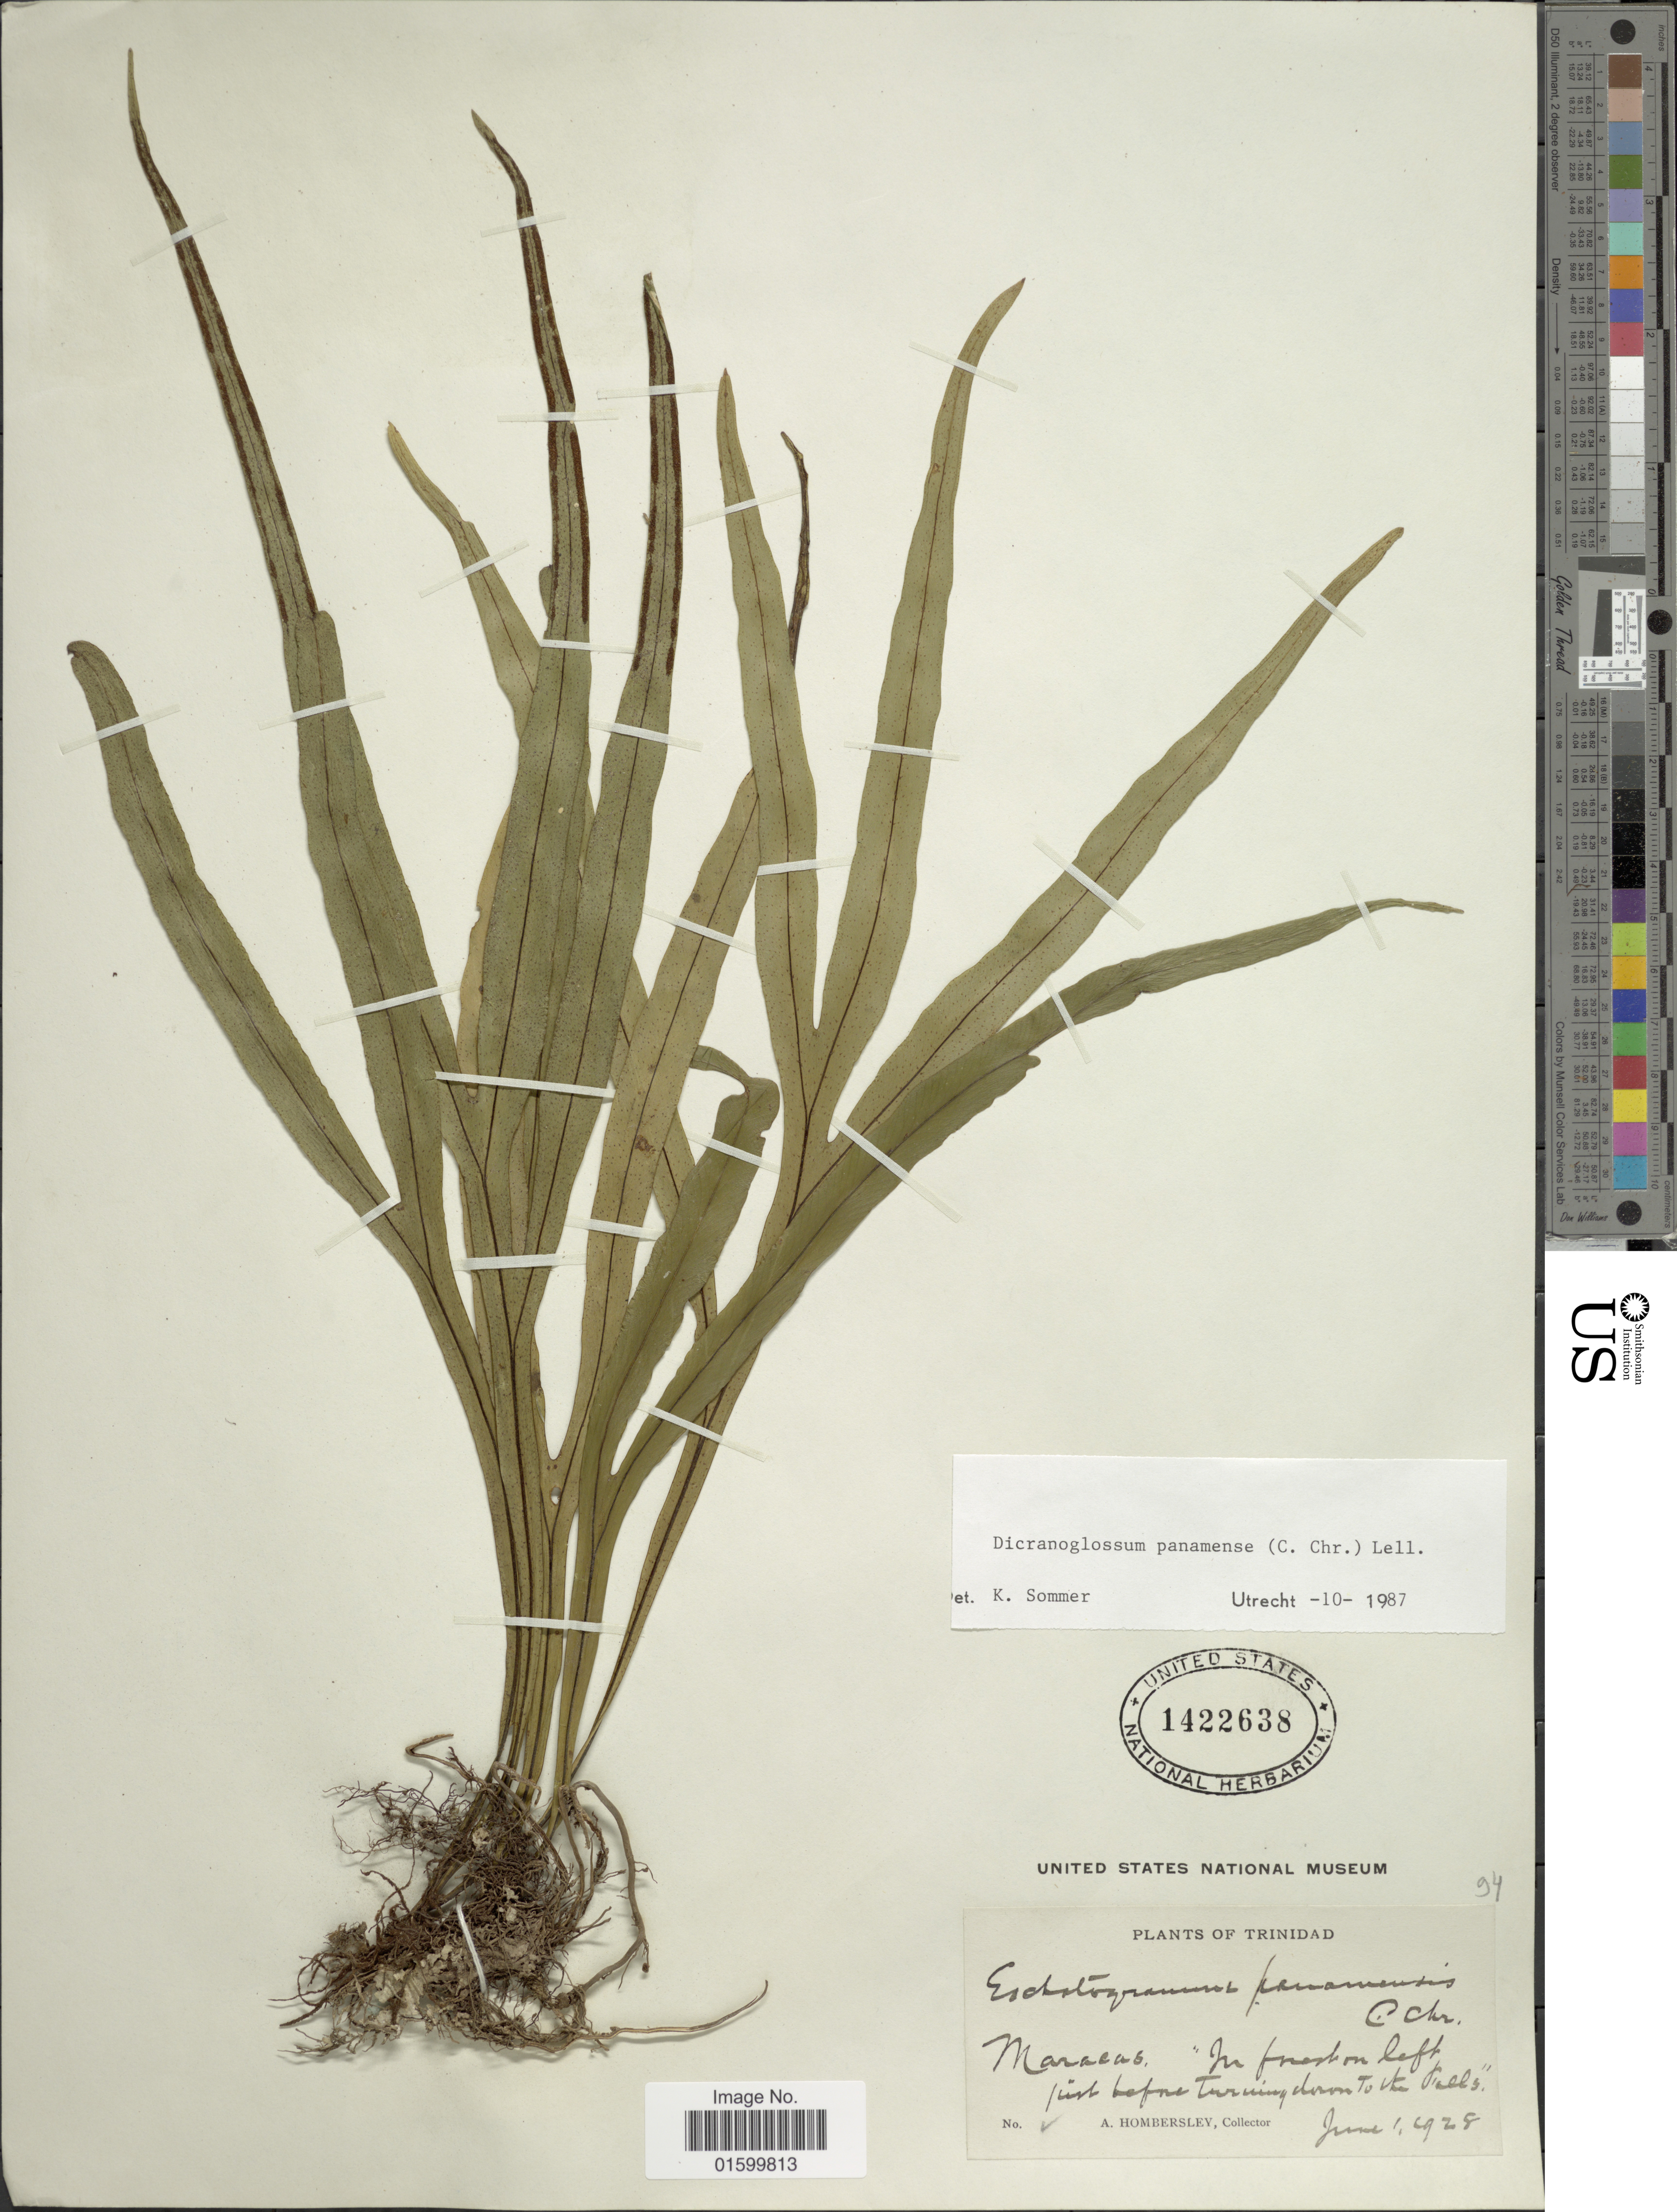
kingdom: Plantae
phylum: Tracheophyta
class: Polypodiopsida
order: Polypodiales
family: Polypodiaceae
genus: Pleopeltis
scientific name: Pleopeltis panamensis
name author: (Weath.) Pic. Serm.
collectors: A. Hombersley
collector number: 94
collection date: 1928-06-01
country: Trinidad and Tobago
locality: Trinidad, Maracas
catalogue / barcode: US 1422638